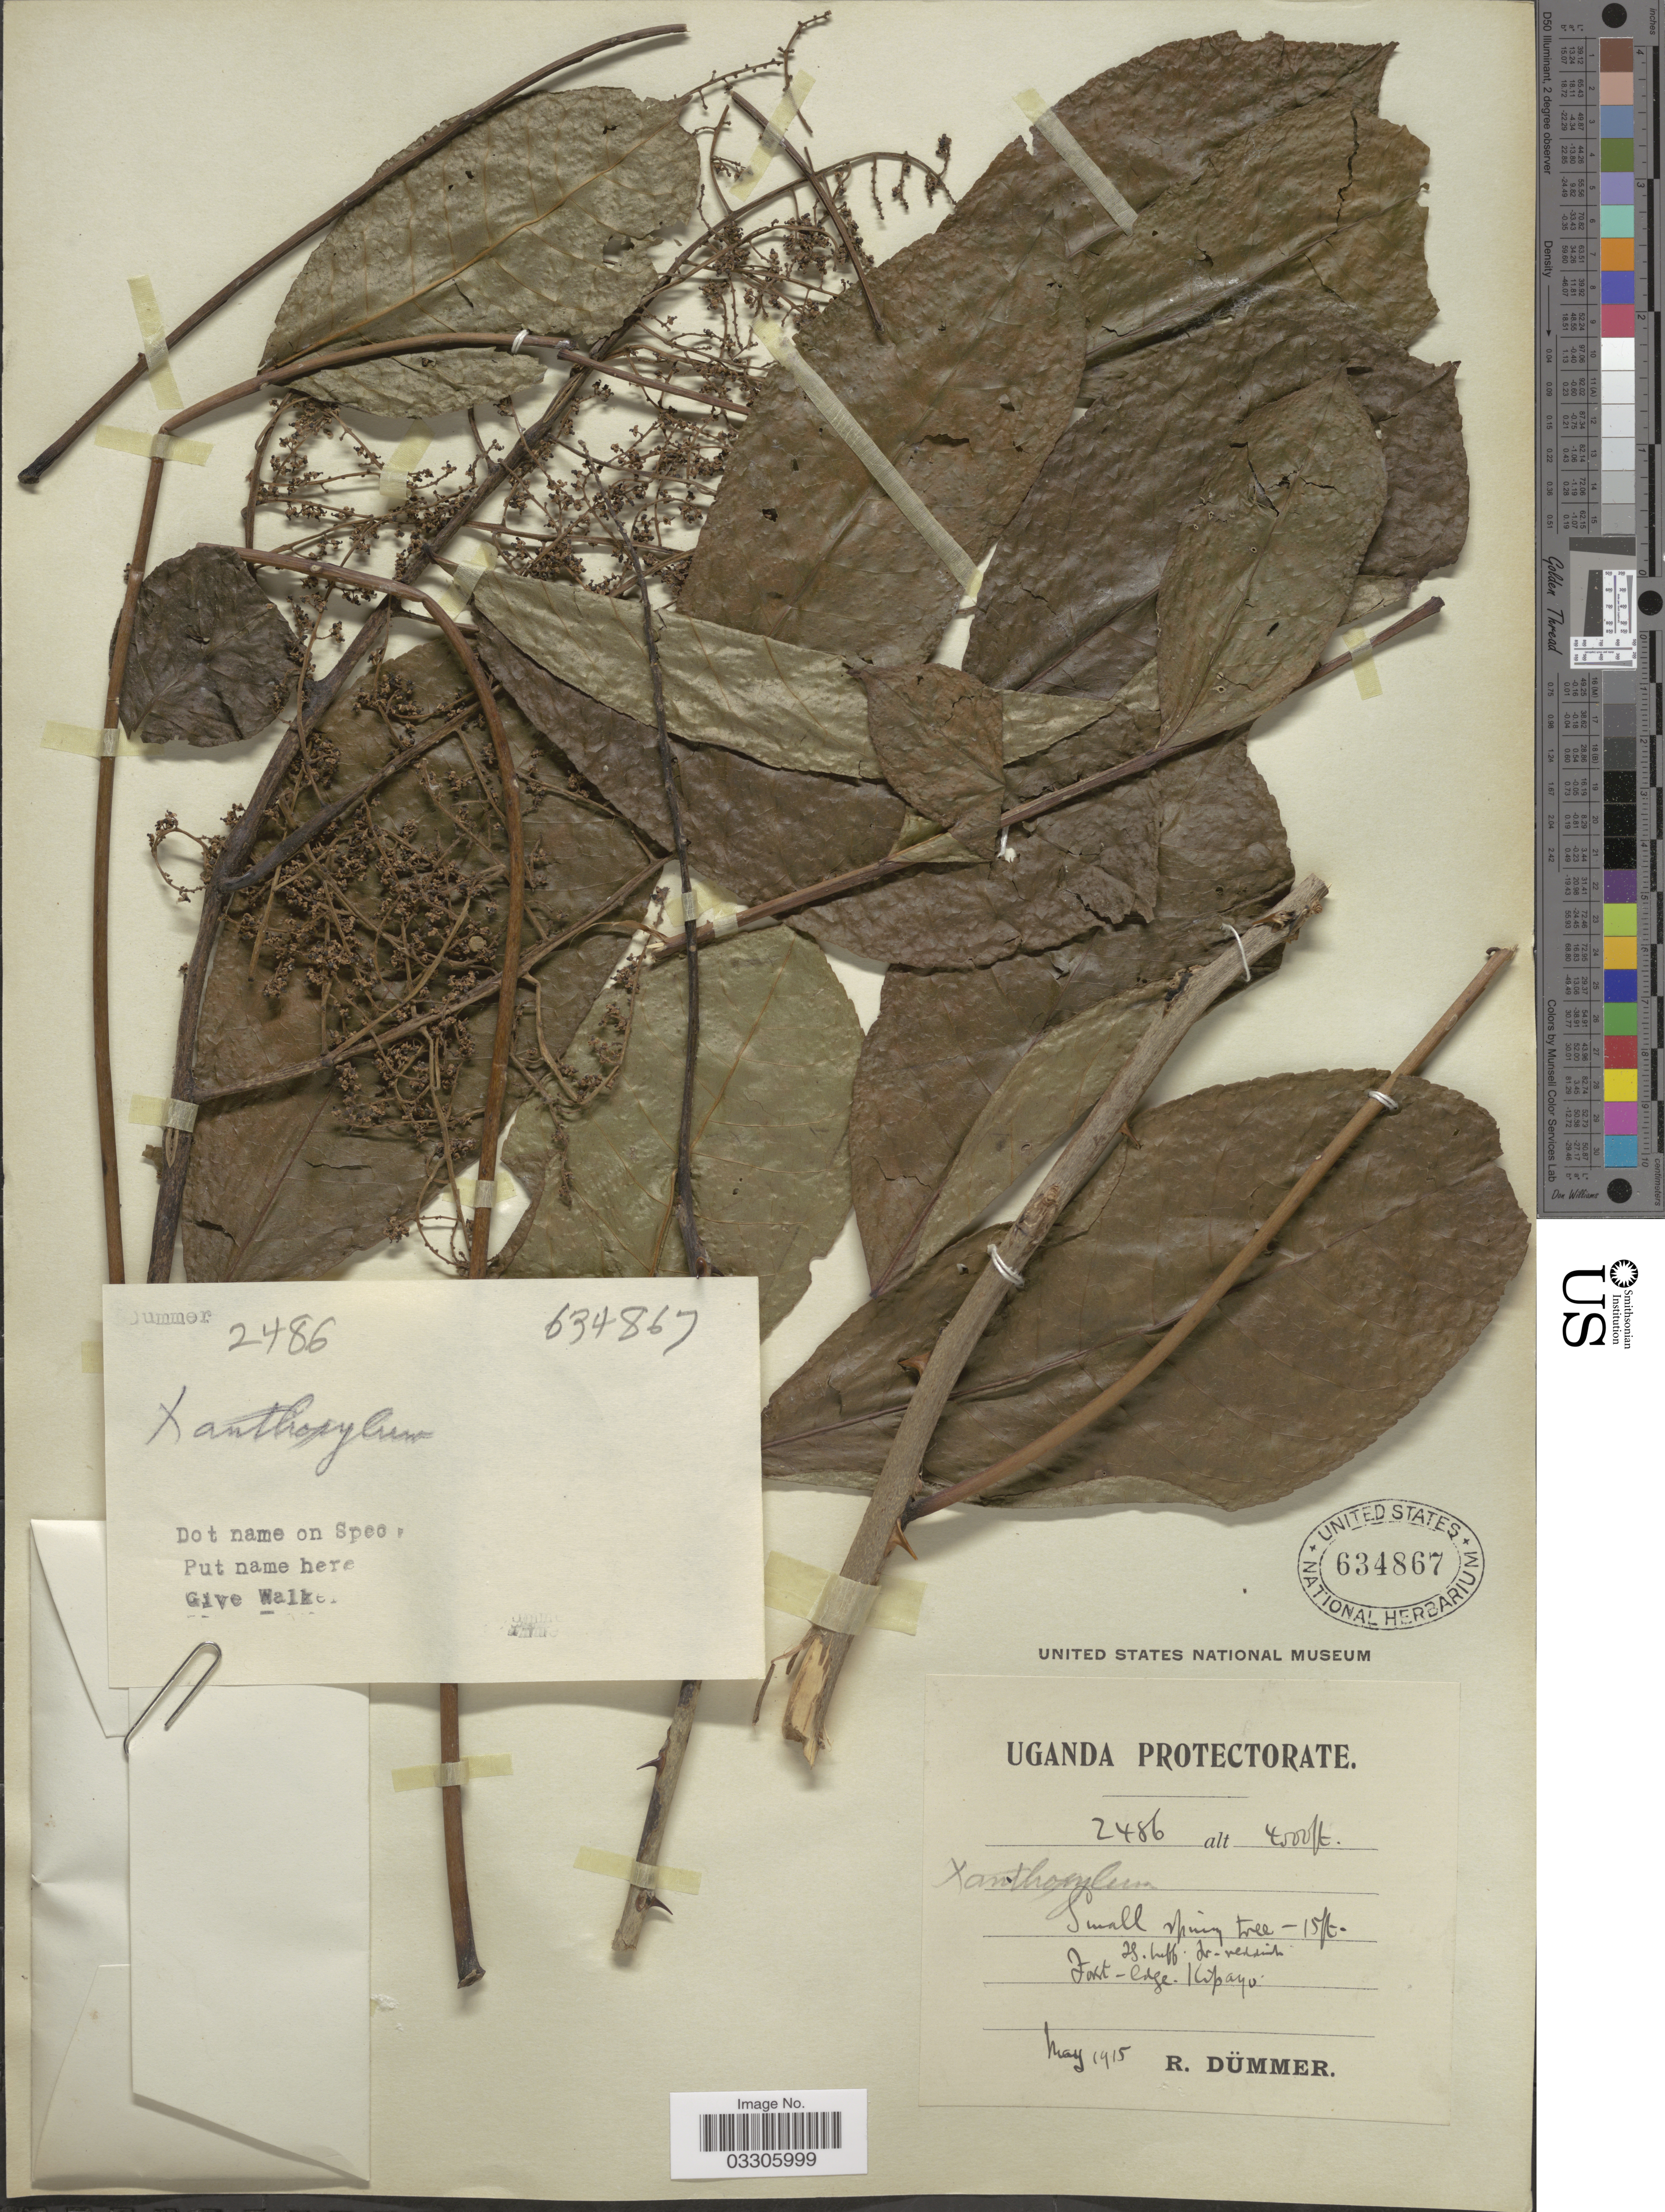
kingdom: Plantae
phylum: Tracheophyta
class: Magnoliopsida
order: Sapindales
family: Rutaceae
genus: Zanthoxylum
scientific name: Zanthoxylum sp.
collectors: R. Dümmer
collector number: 2486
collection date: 1915-05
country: Uganda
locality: Kipayo.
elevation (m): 1219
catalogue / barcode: US 634867